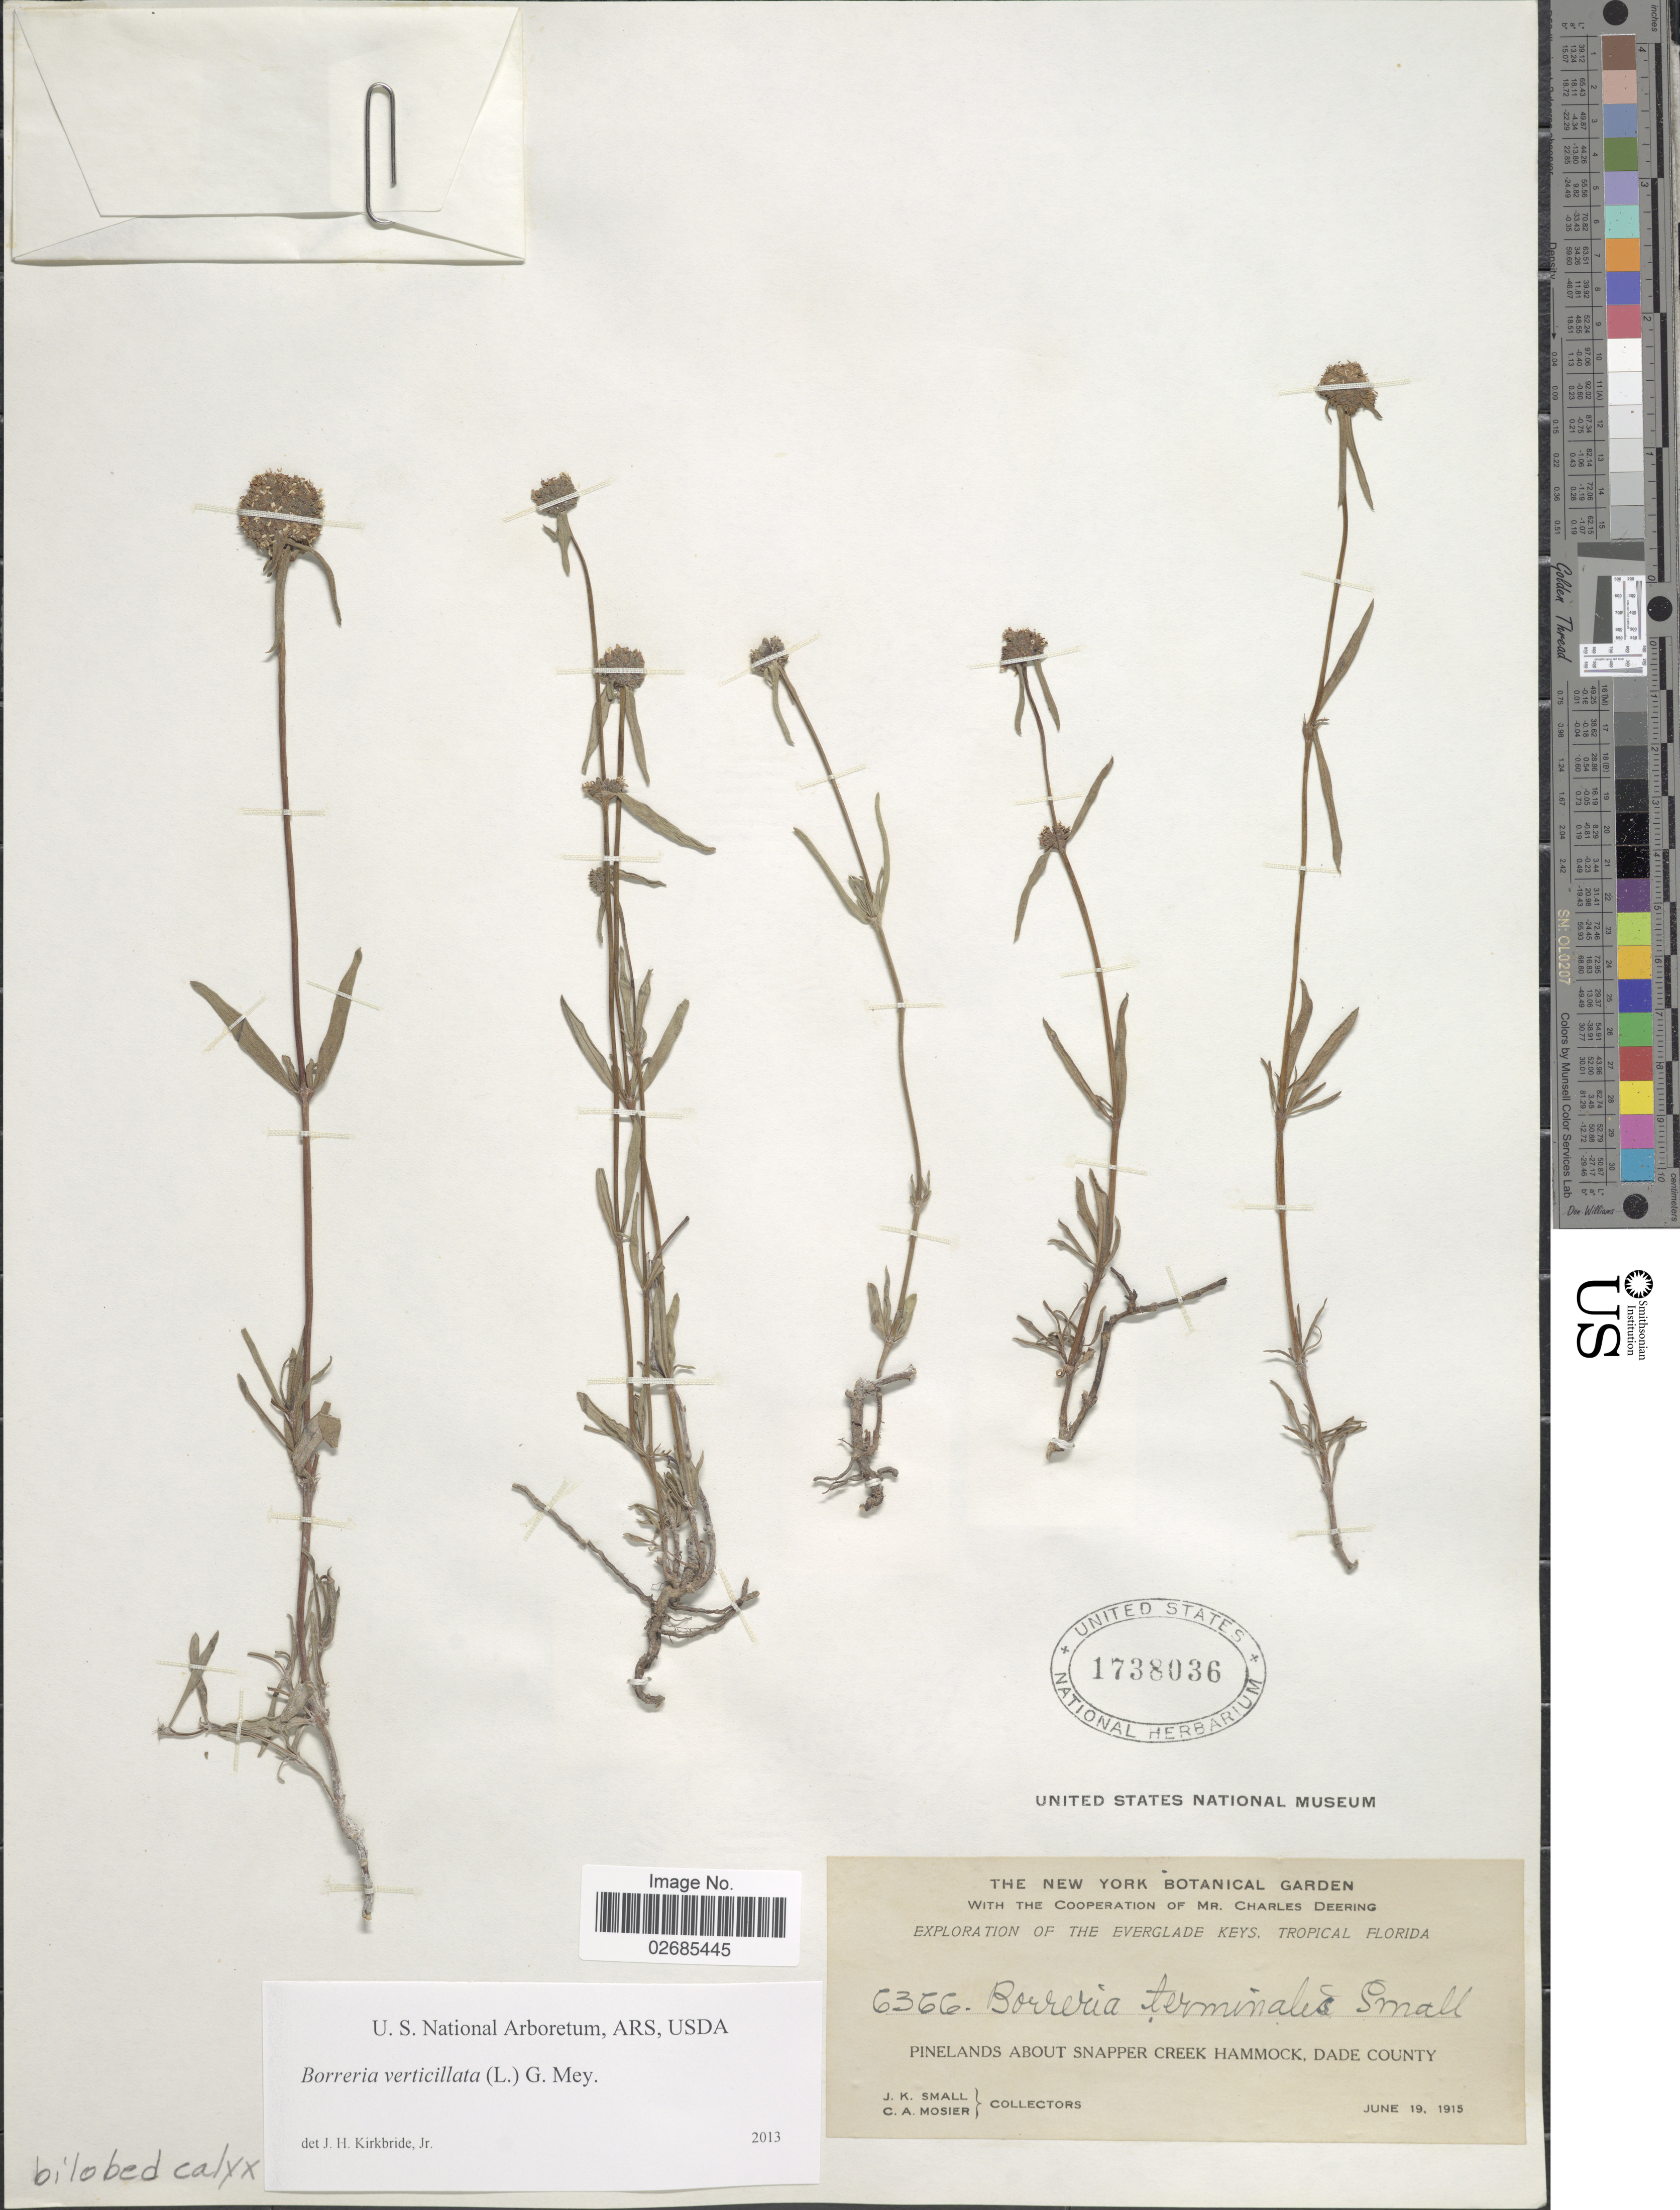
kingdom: Plantae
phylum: Tracheophyta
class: Magnoliopsida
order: Gentianales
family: Rubiaceae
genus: Borreria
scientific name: Borreria verticillata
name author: (L.) G. Mey.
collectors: J. K. Small & C. A. Mosier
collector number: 6366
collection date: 1915-06-19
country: United States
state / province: Florida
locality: Everglade Keys, Tropical Florida. Pinelands about Snapper Creek Hammock, Dade County.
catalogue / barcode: US 1738036